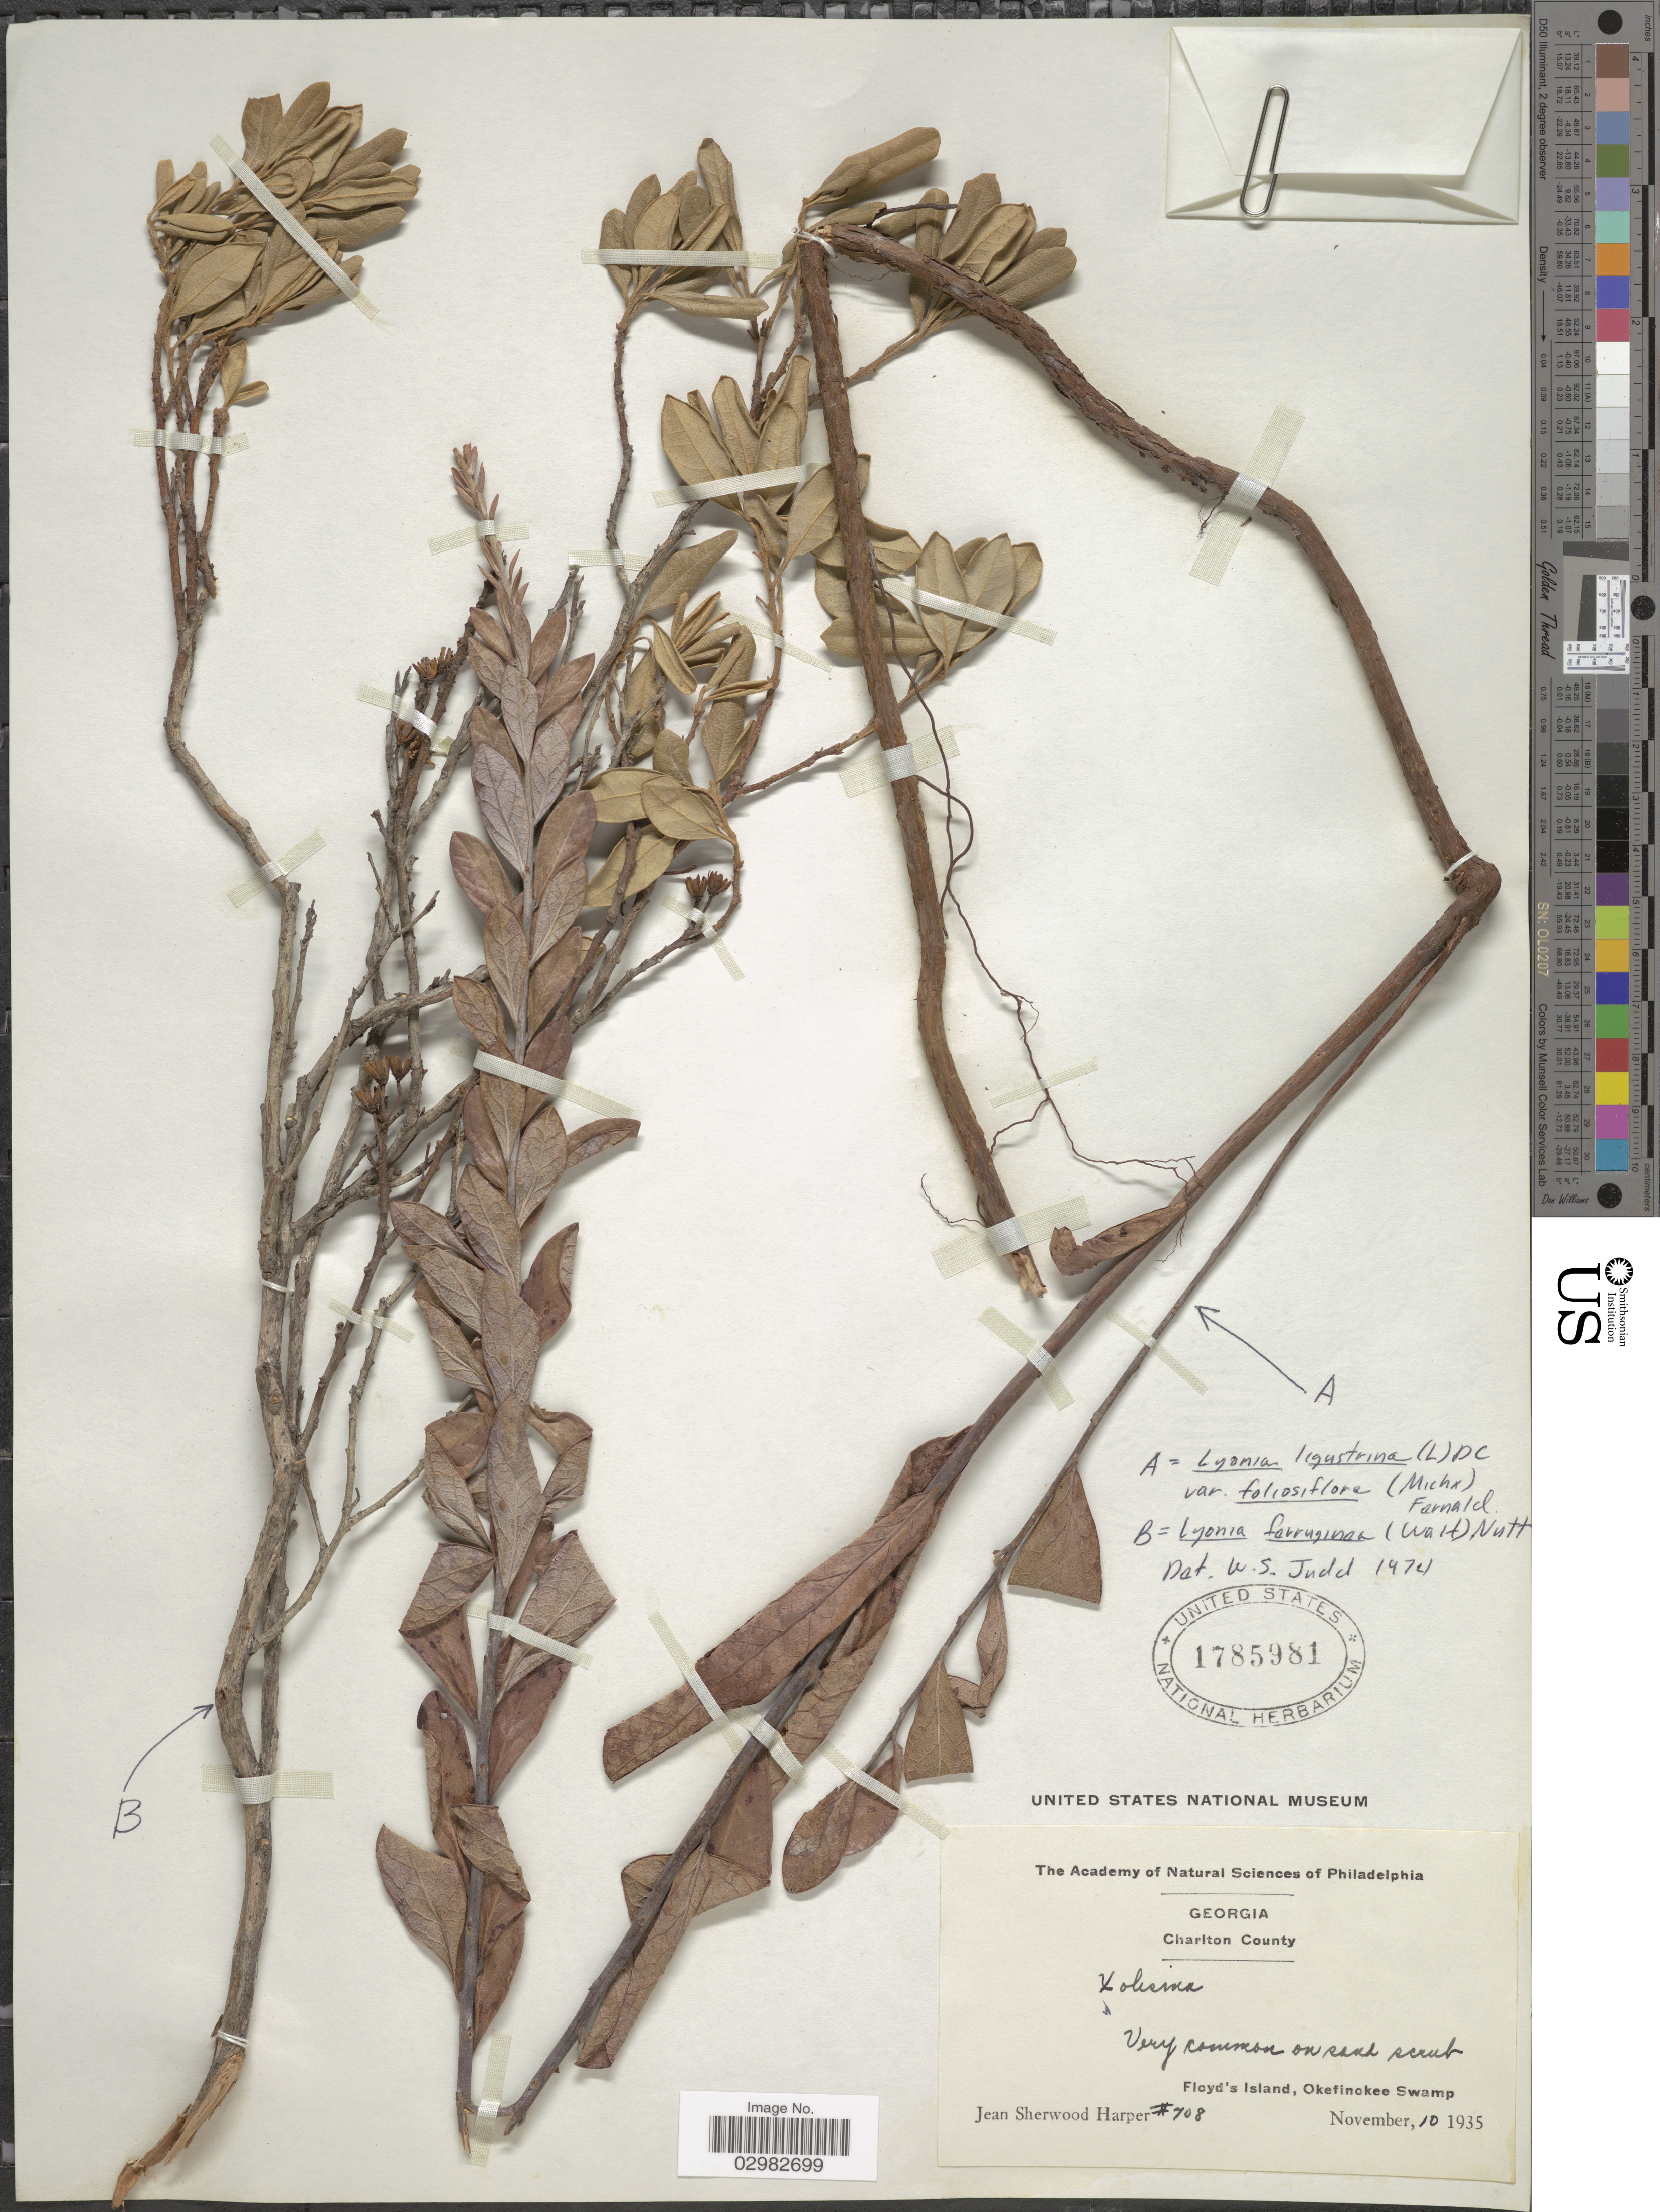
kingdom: Plantae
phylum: Tracheophyta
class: Magnoliopsida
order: Ericales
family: Ericaceae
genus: Lyonia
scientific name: Lyonia ferruginea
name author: (Walter) Nutt.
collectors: J. Harper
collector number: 708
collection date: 1935-11-10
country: United States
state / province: Georgia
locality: Charlton County, Floyd's Island, Okefinokee Swamp.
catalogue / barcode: US 1785981